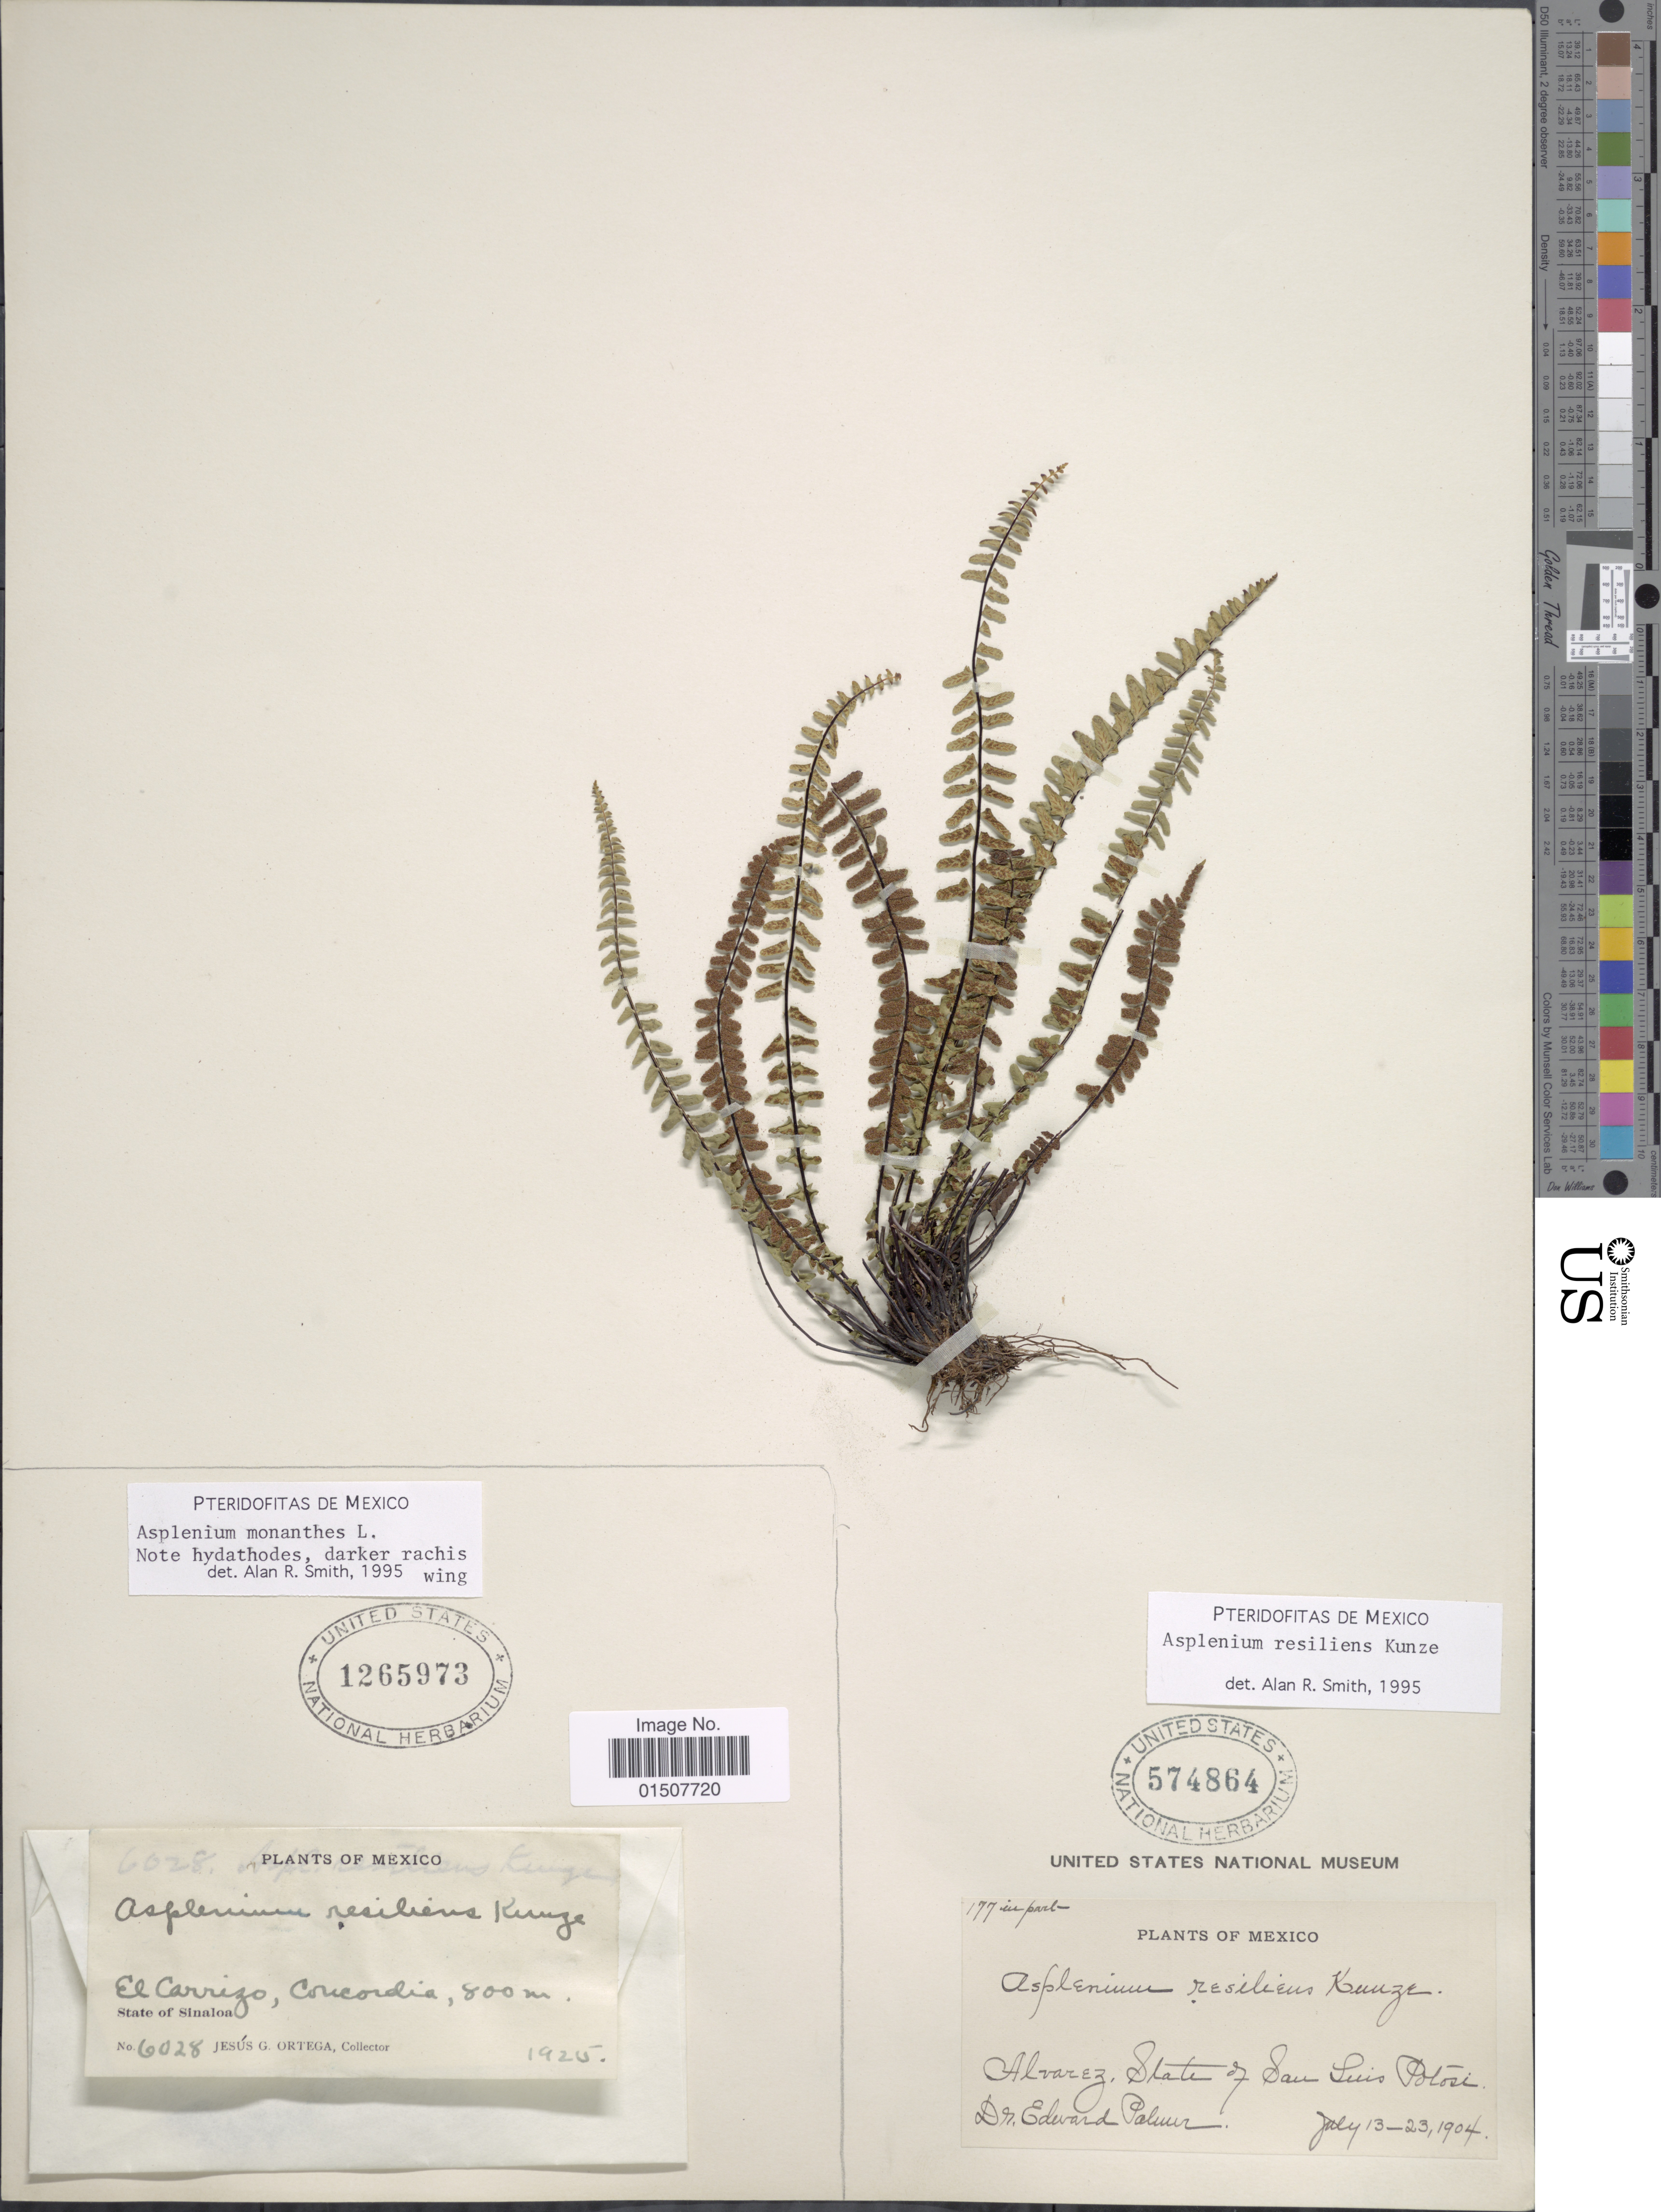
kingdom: Plantae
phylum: Tracheophyta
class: Polypodiopsida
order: Polypodiales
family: Aspleniaceae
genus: Asplenium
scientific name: Asplenium resiliens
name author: Kunze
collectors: J. Ortega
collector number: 6028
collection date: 1925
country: Mexico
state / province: Sinaloa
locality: El Carrizo, Concordia, State of Sinaloa.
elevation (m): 800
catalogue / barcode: US 1265973